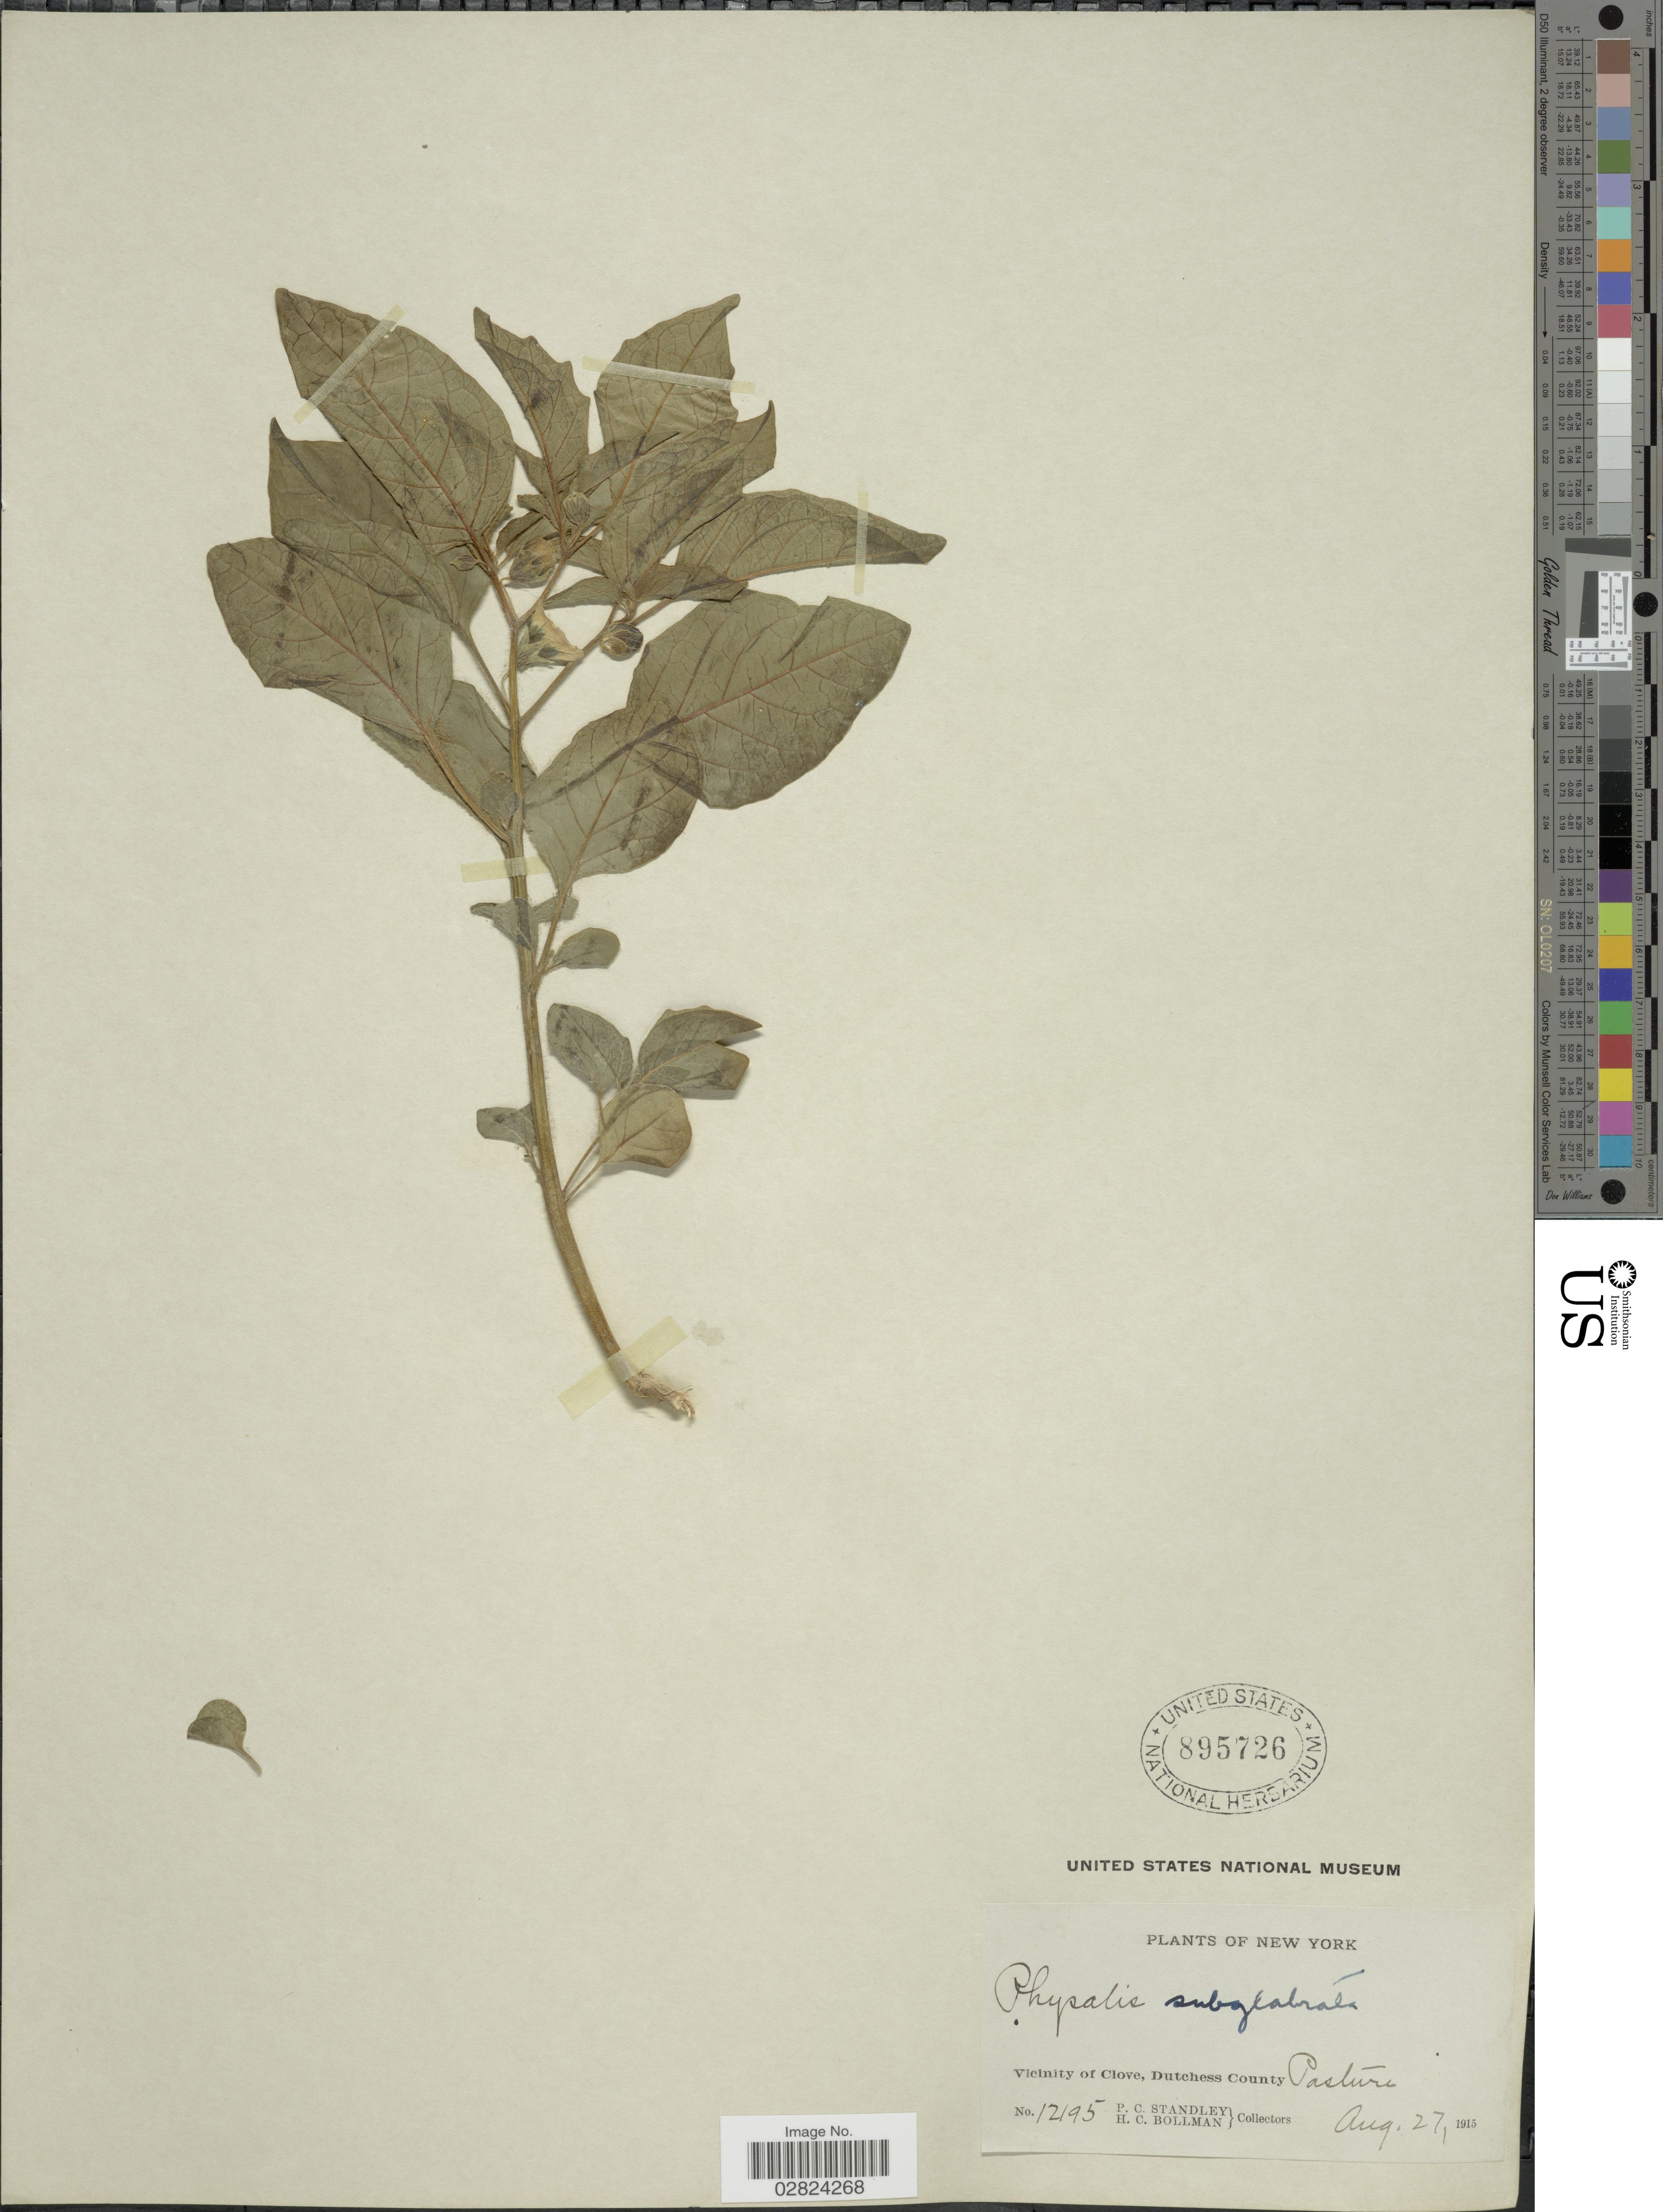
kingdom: Plantae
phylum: Tracheophyta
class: Magnoliopsida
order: Solanales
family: Solanaceae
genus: Physalis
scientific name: Physalis subglabrata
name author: Mack. & Bush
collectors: P. C. Standley & H. C. Bollman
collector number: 12195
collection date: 1915-08-27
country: United States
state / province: New York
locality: Vicinity of Clove, Dutchess County Pasture.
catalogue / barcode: US 895726